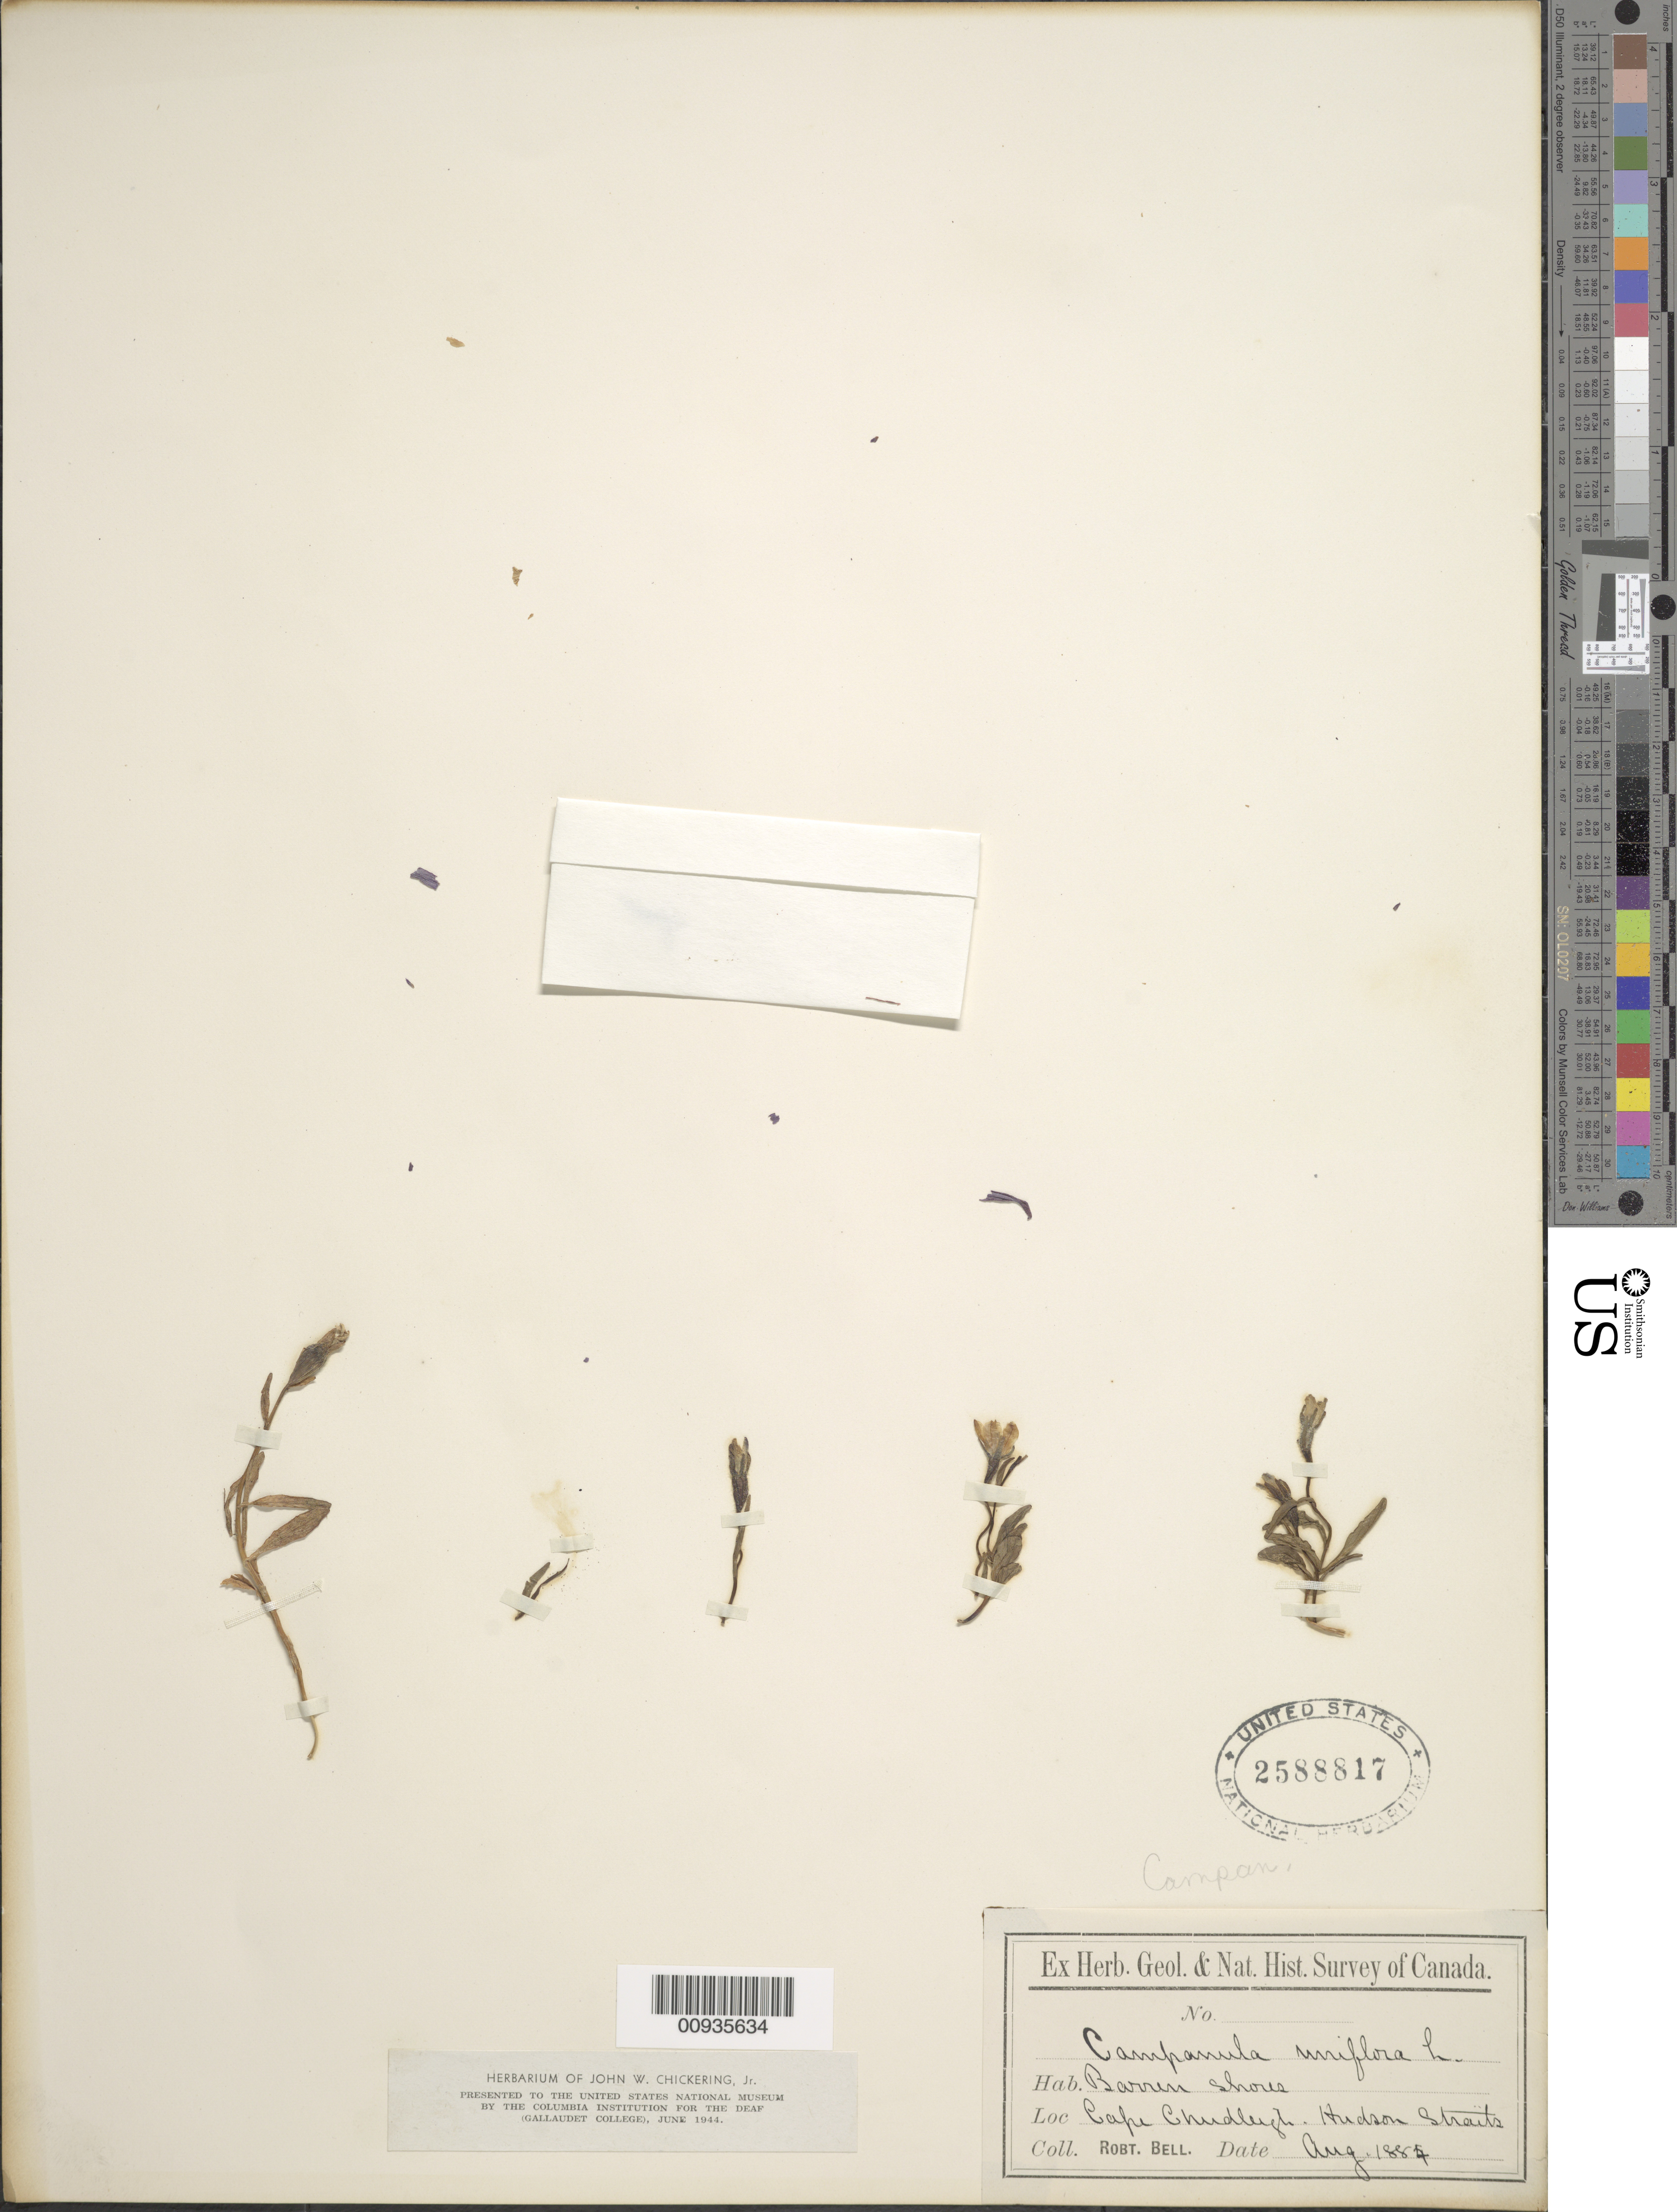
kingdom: Plantae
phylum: Tracheophyta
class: Magnoliopsida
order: Asterales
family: Campanulaceae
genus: Campanula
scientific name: Campanula uniflora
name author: L.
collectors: R. Bell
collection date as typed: Aug 1884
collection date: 1884-08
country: Canada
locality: Cape Chudleigh, Hudson Straits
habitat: Barren shores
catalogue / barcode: US 2588817